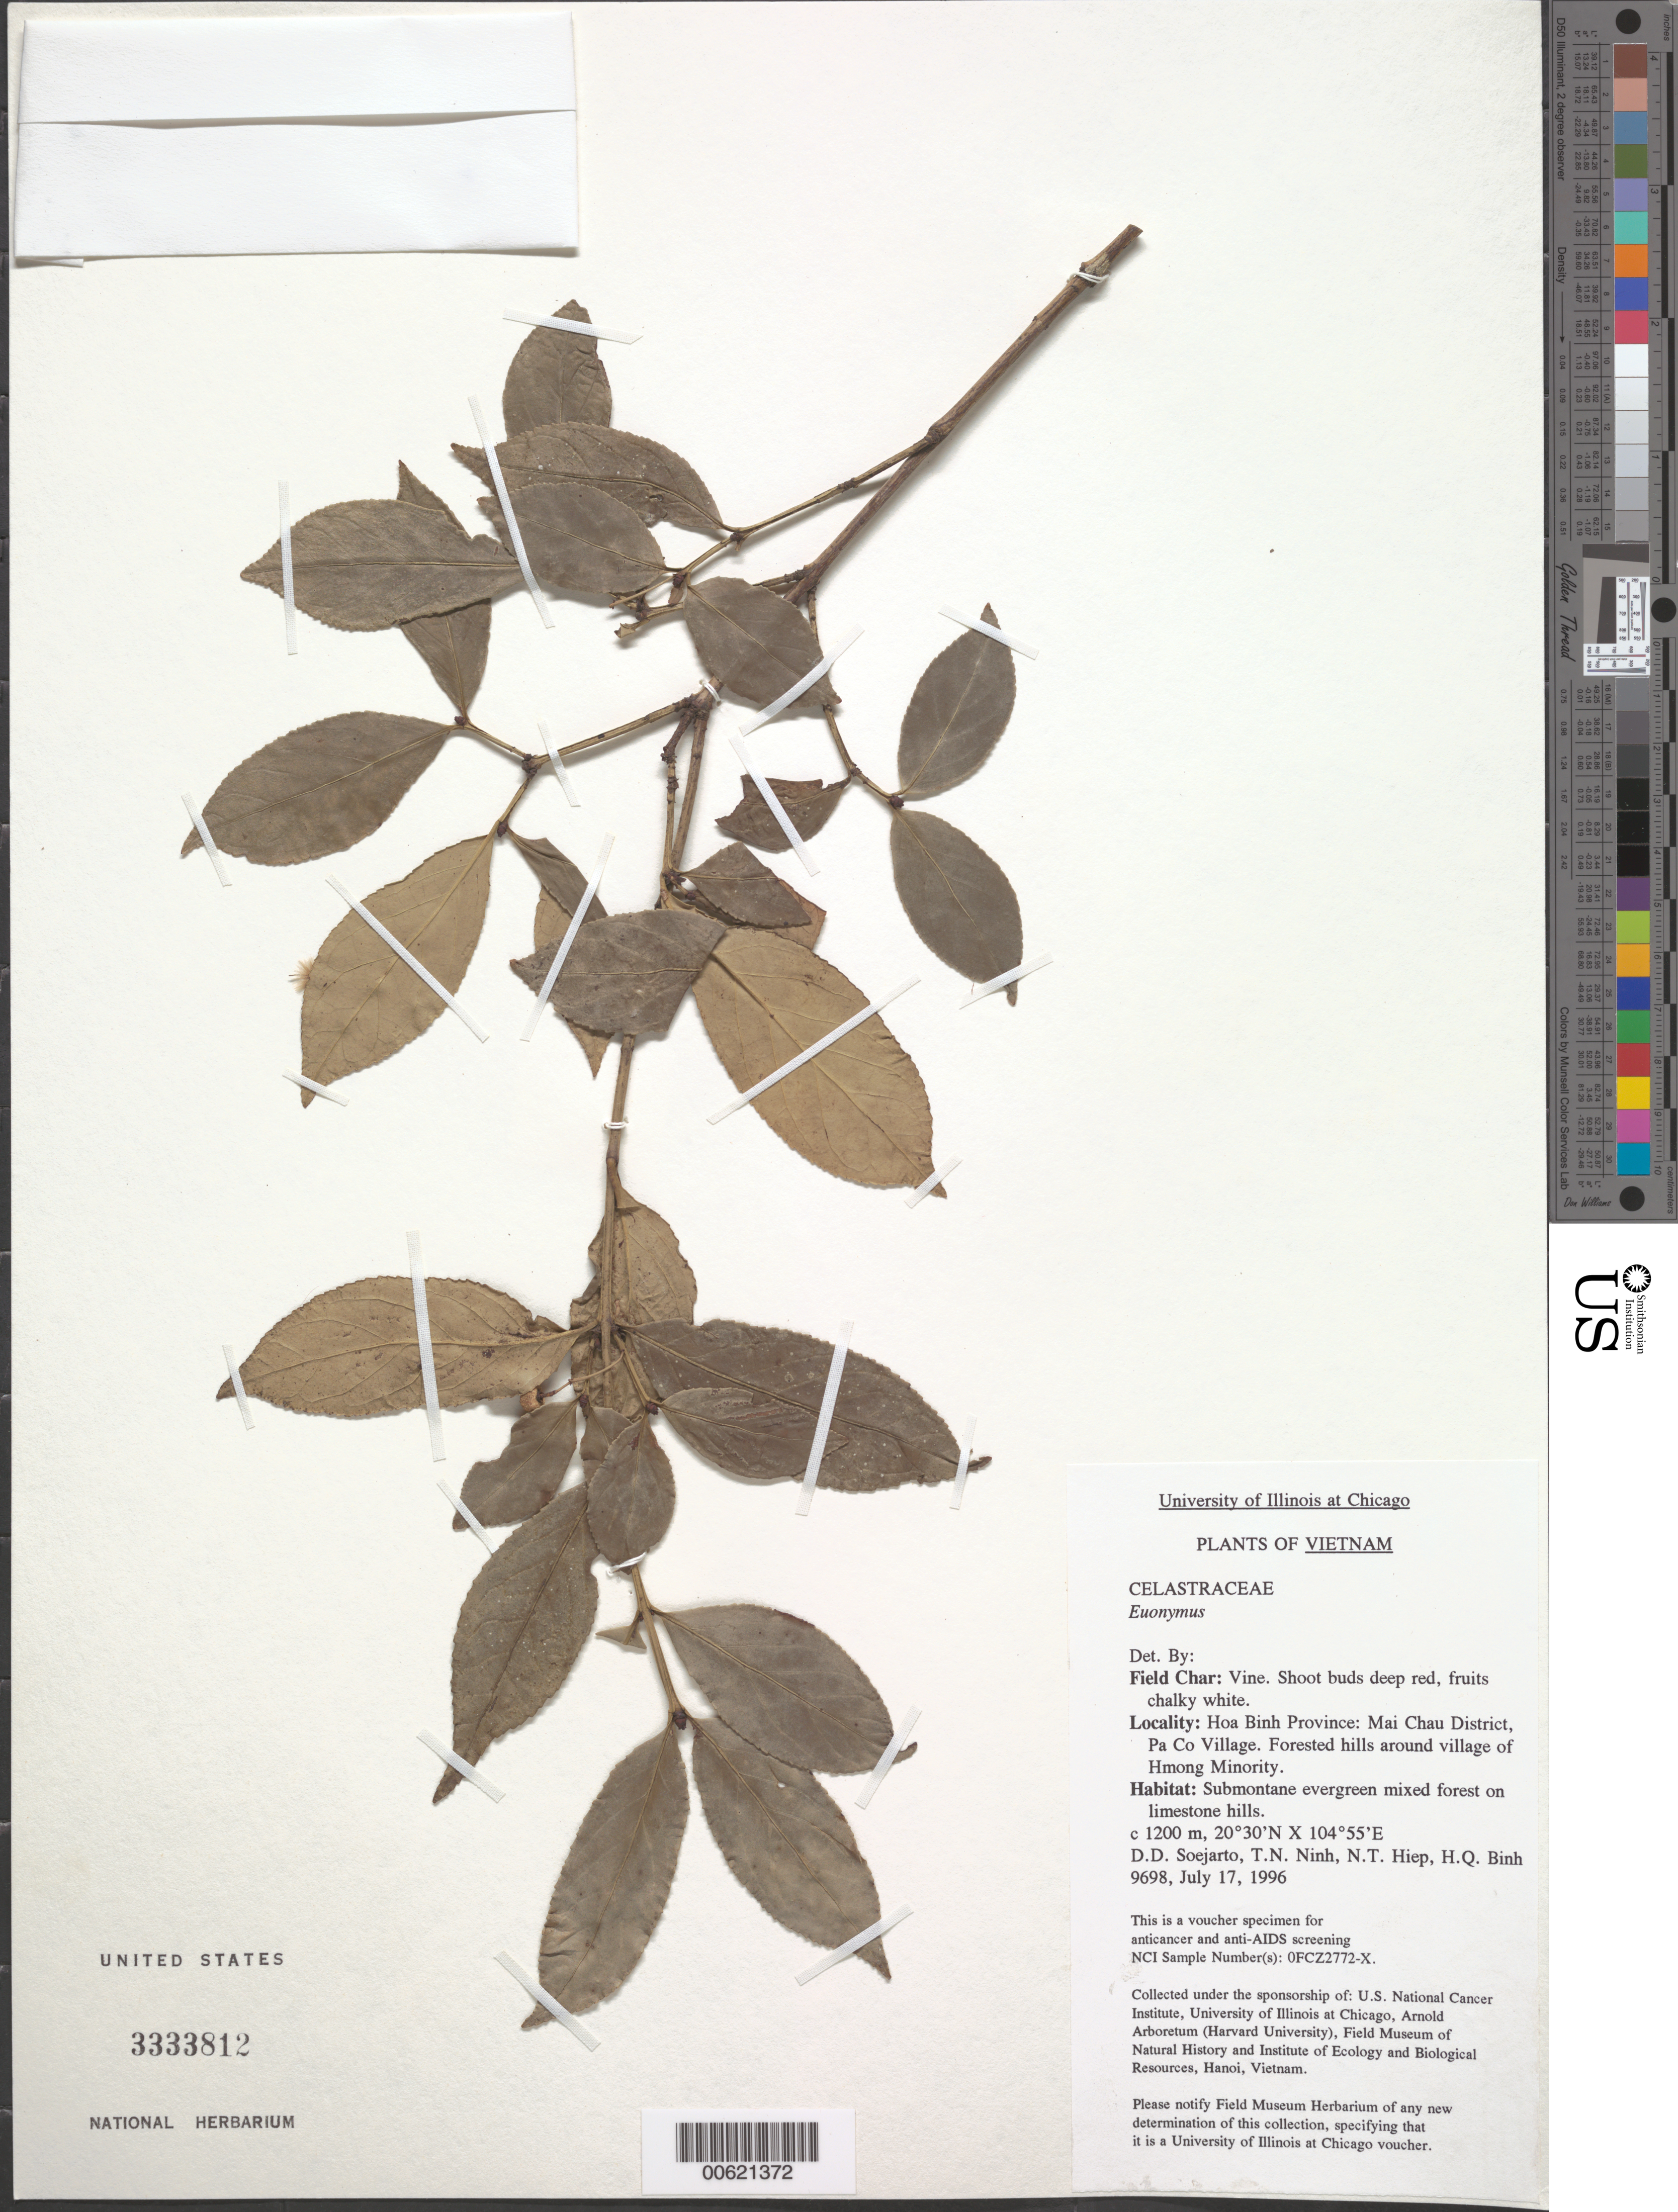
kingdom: Plantae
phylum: Tracheophyta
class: Magnoliopsida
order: Celastrales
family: Celastraceae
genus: Euonymus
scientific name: Euonymus sp.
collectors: T. N. Ninh, N. T. Hiep & H. Q. Binh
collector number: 9698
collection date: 1996-07-17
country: Vietnam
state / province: Hoa Binh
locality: Mai Chau District, Pa Co Village. Forested hills around village of Hmong Minority.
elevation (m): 1200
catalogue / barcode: US 333812